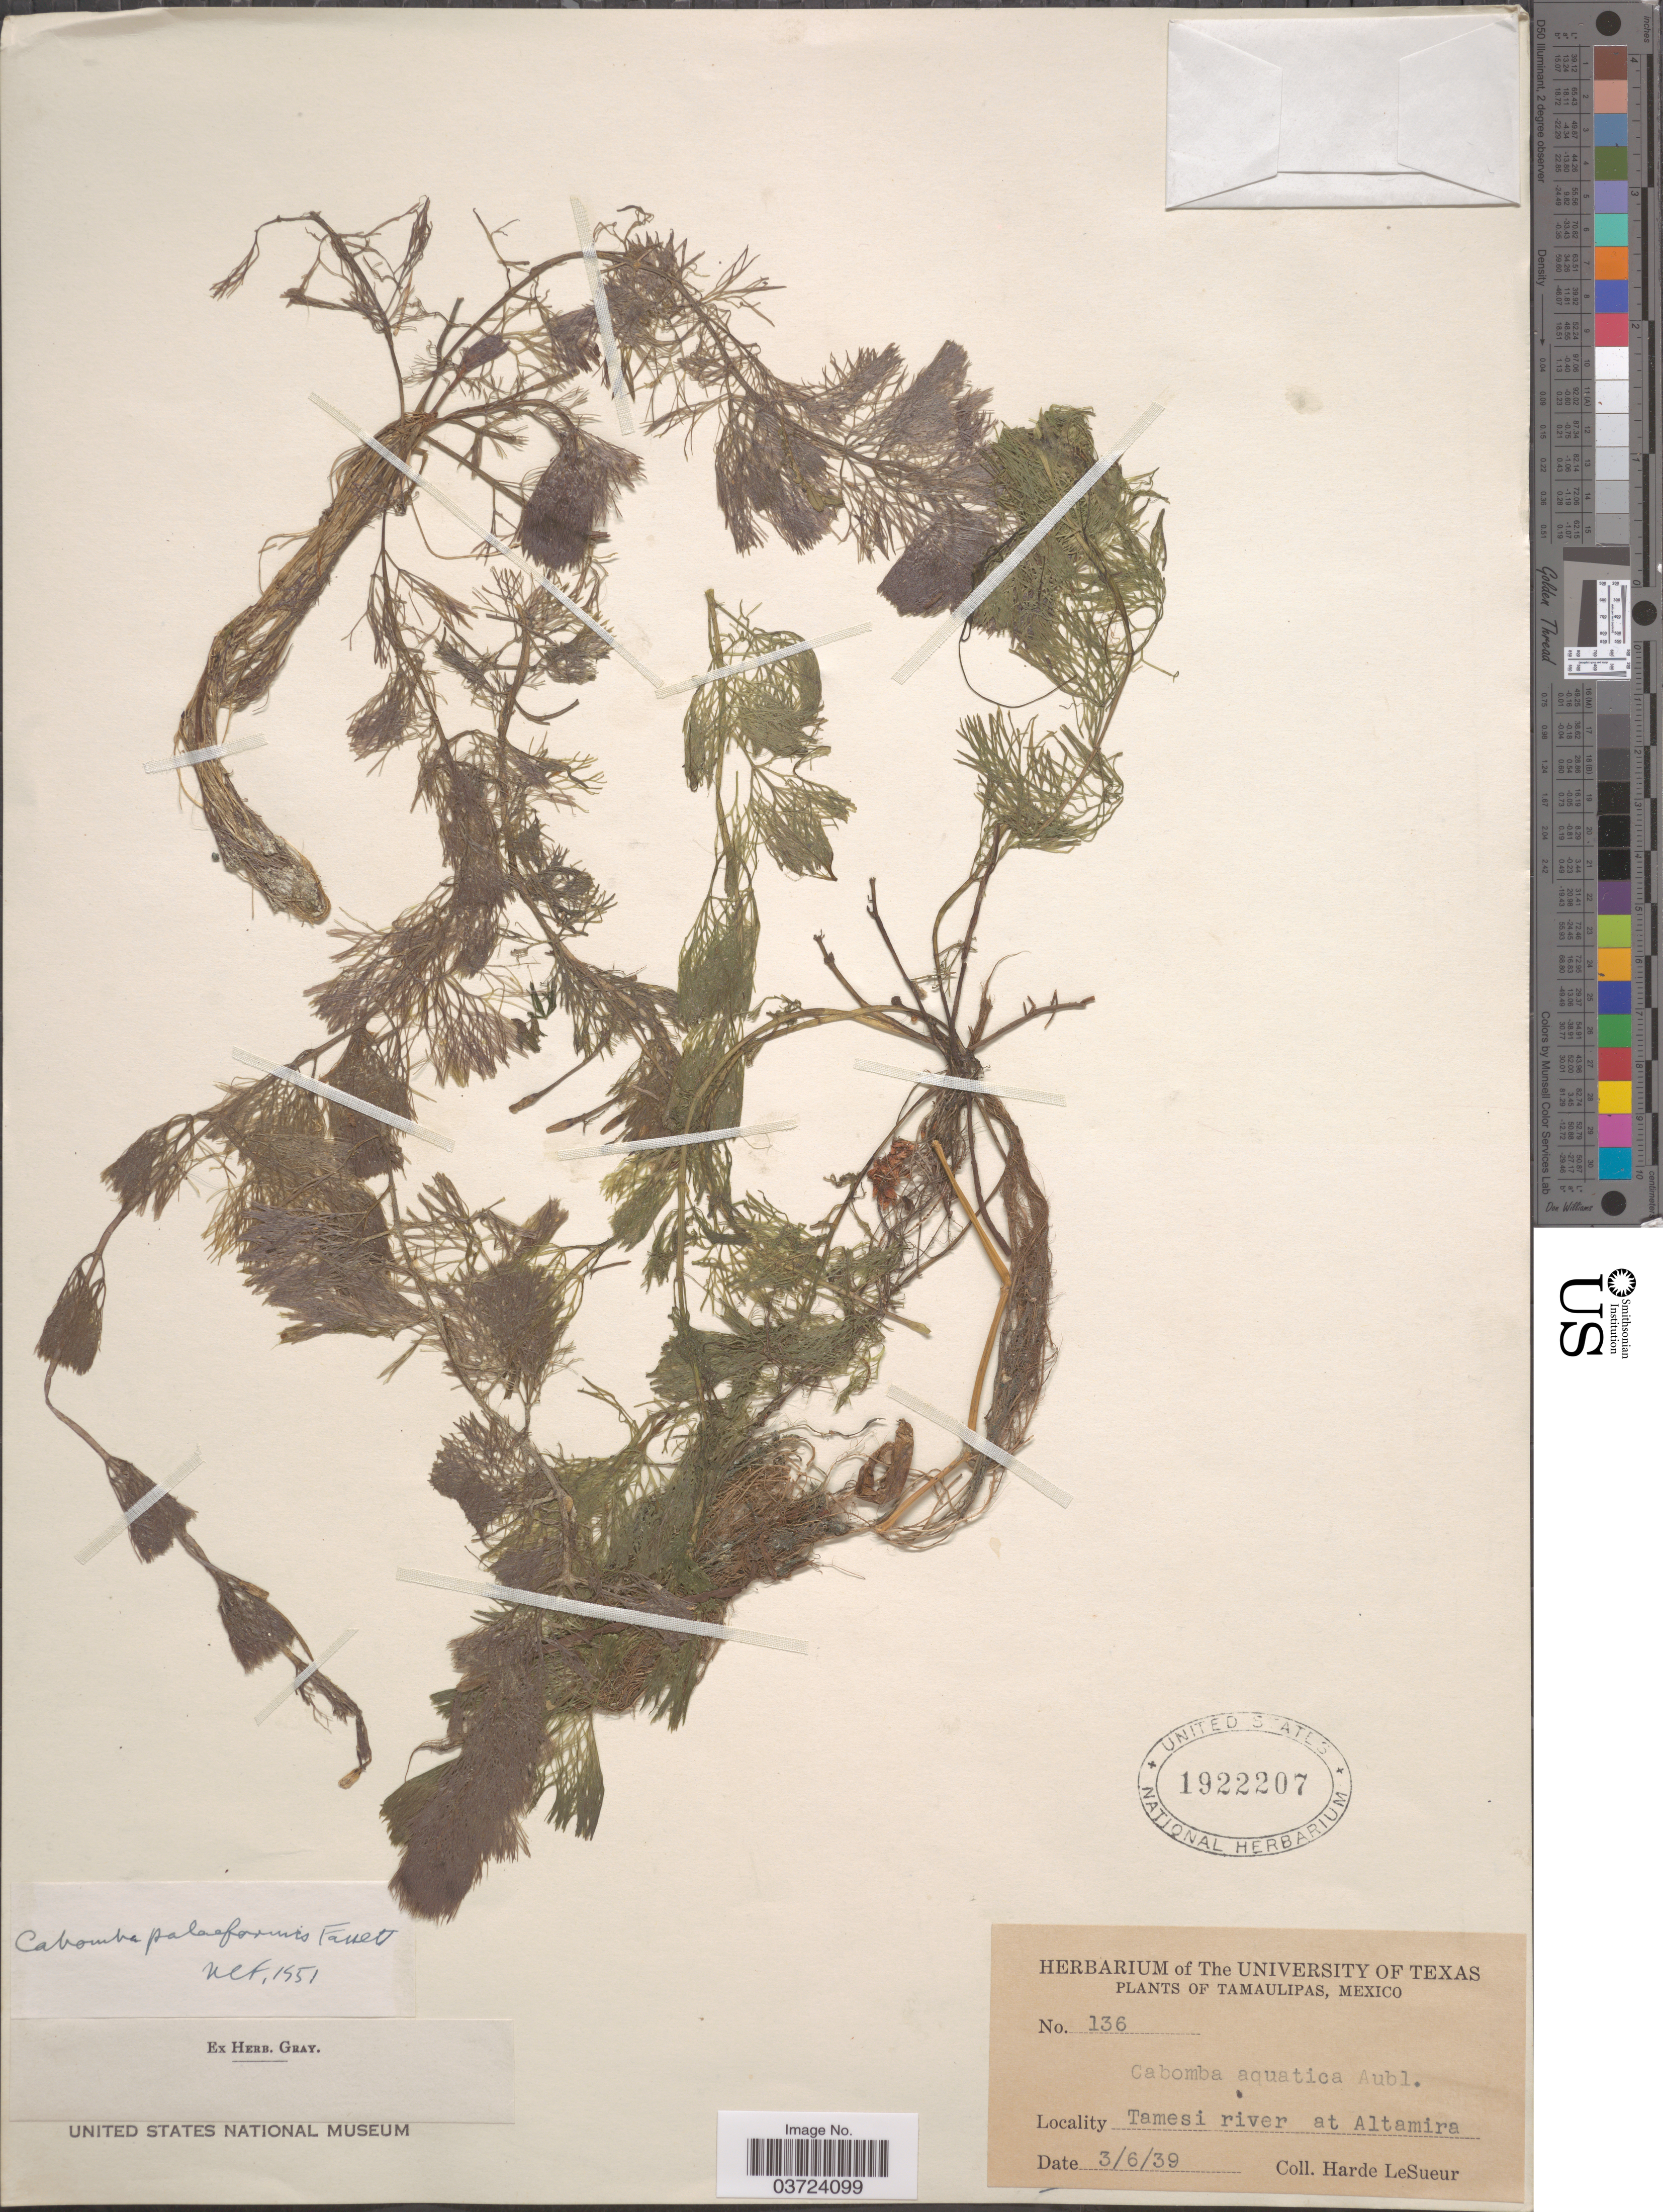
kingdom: Plantae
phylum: Tracheophyta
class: Magnoliopsida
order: Nymphaeales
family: Cabombaceae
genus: Cabomba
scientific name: Cabomba palaeformis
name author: Fassett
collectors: H. LeSueur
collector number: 136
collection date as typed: Transcribed d/m/y: 3/6/39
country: Mexico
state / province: Tamaulipas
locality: Tamesi river at Altamira.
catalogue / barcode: US 1922207